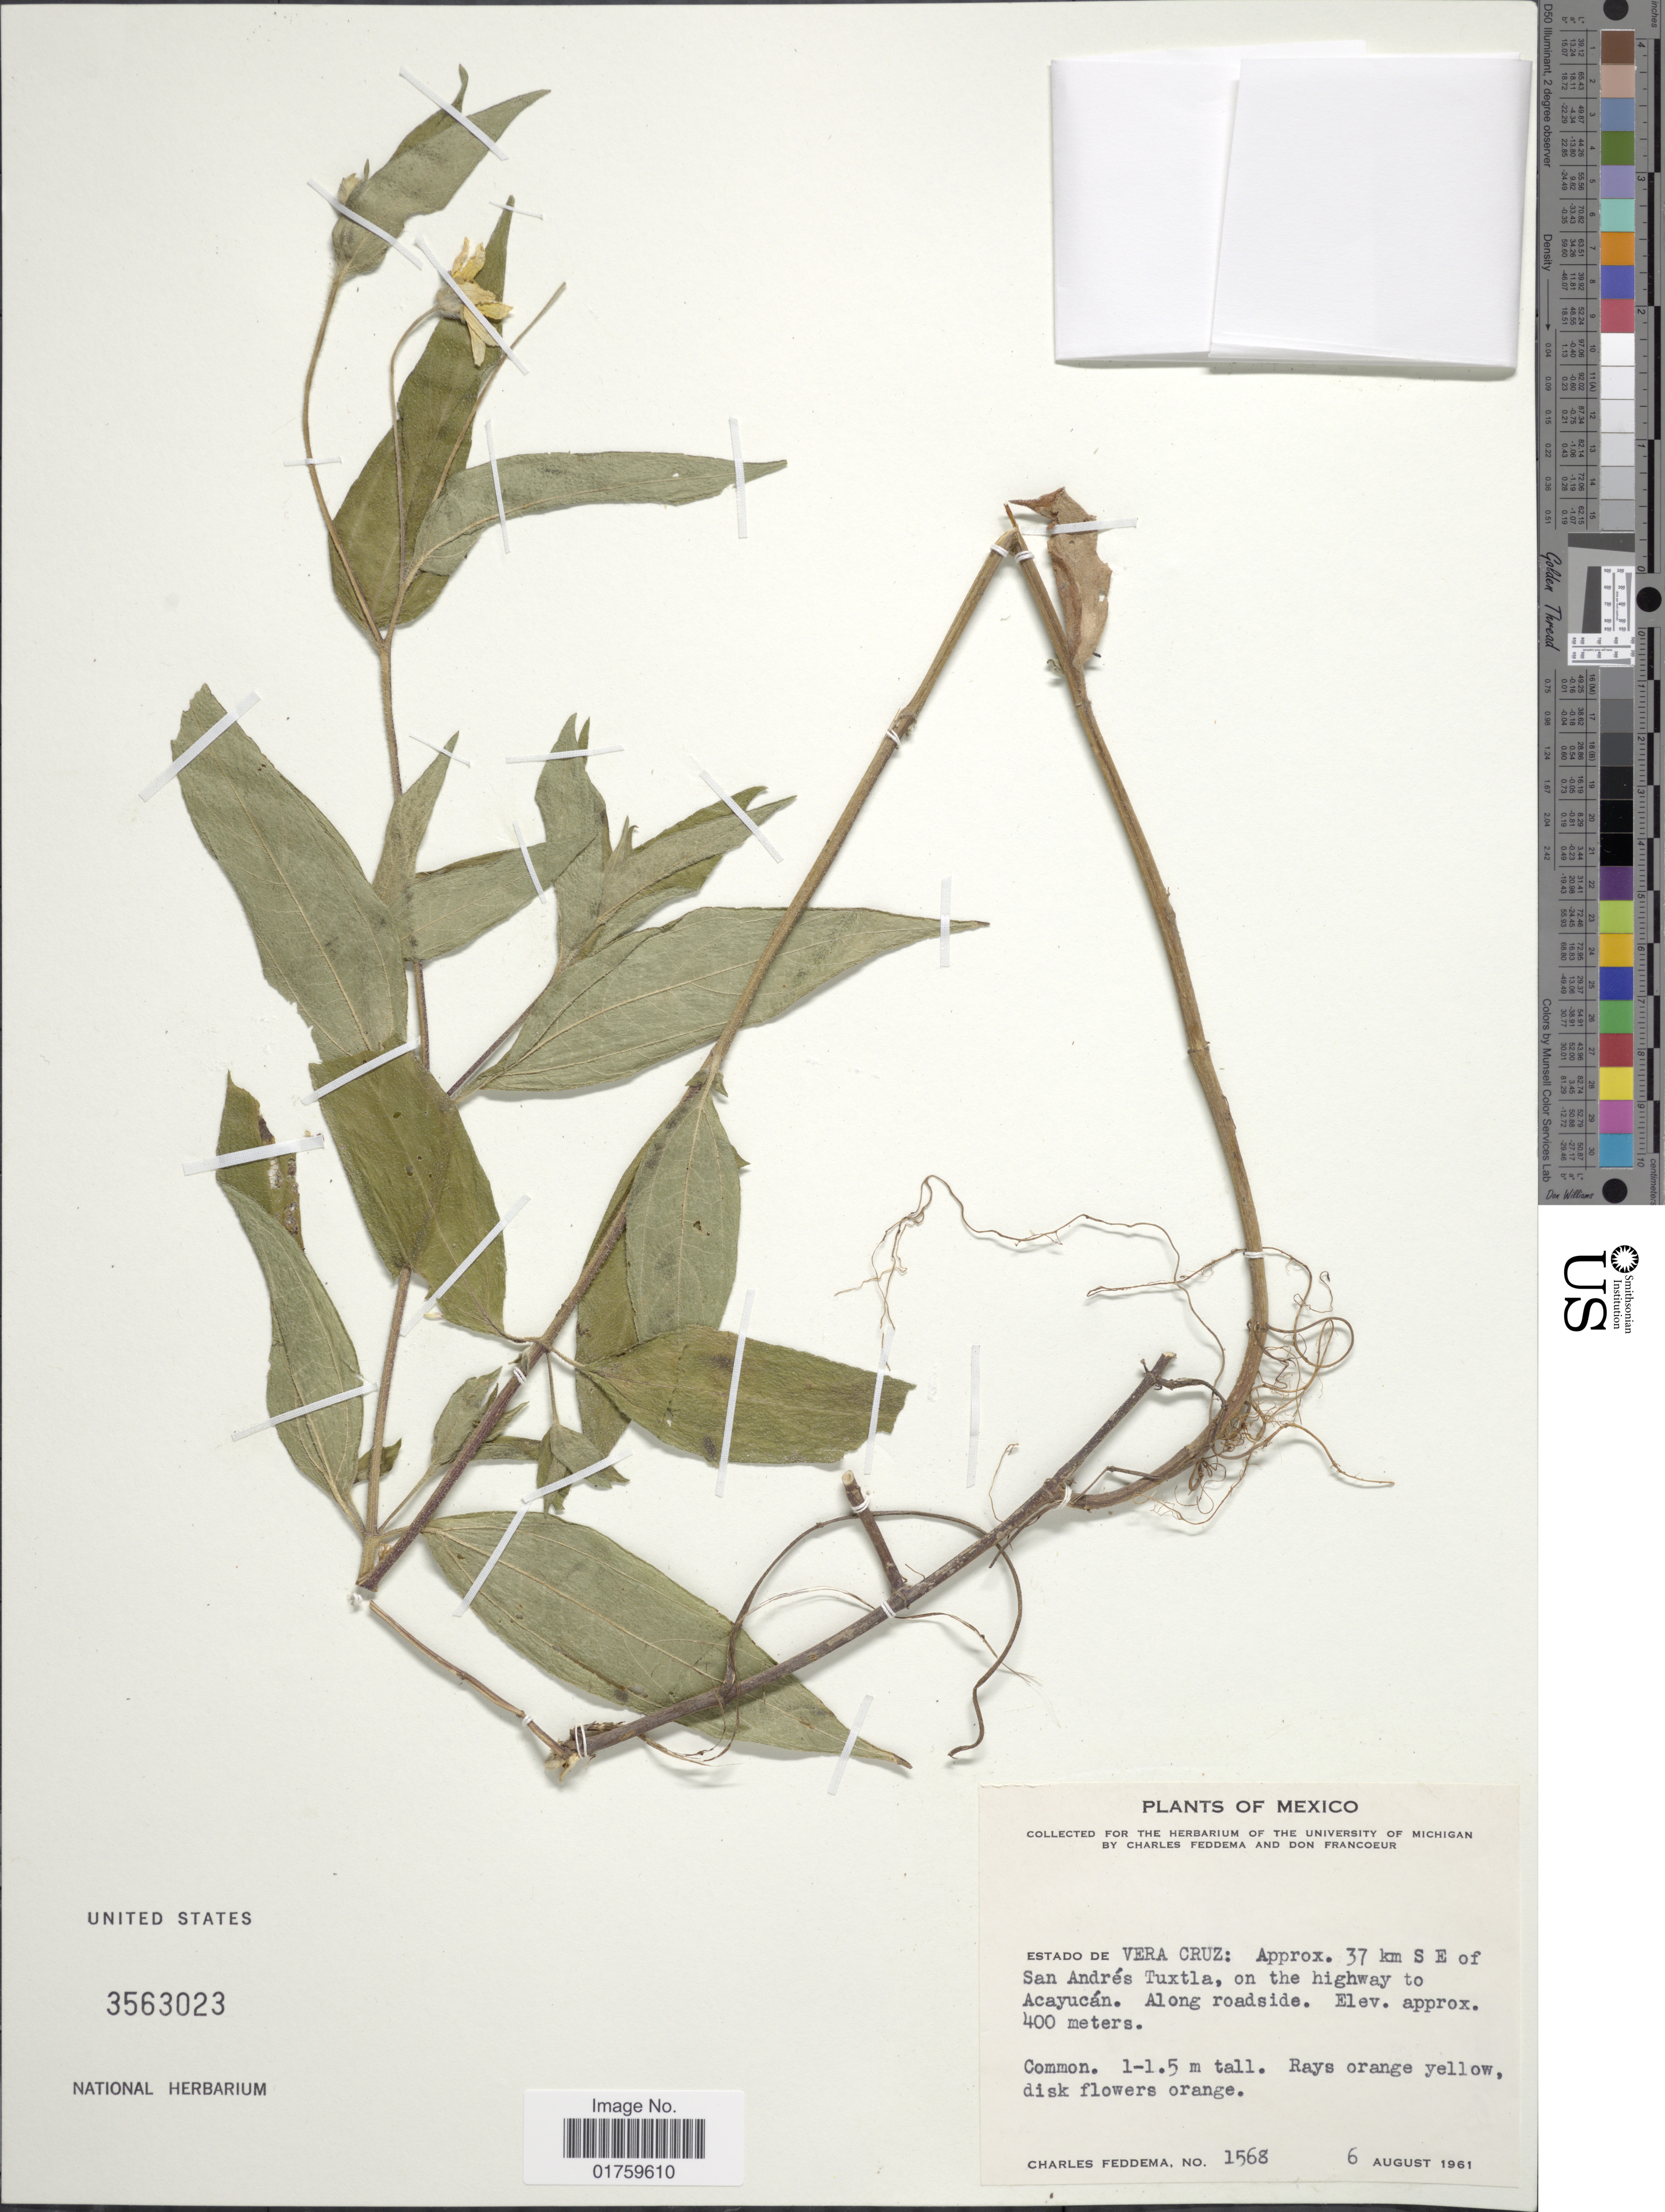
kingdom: Plantae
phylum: Tracheophyta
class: Magnoliopsida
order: Asterales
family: Asteraceae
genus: Aldama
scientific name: Aldama dentata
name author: La Llave ex La Llave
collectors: C. Feddema & D. Francoeur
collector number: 1568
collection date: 1961-08-06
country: Mexico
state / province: Veracruz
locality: Estado de Vera Cruz: Approx. 37 km SE of San Andres Tuxtla, on the highway to Acayuan, along roadside.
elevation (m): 400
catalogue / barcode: US 3563023